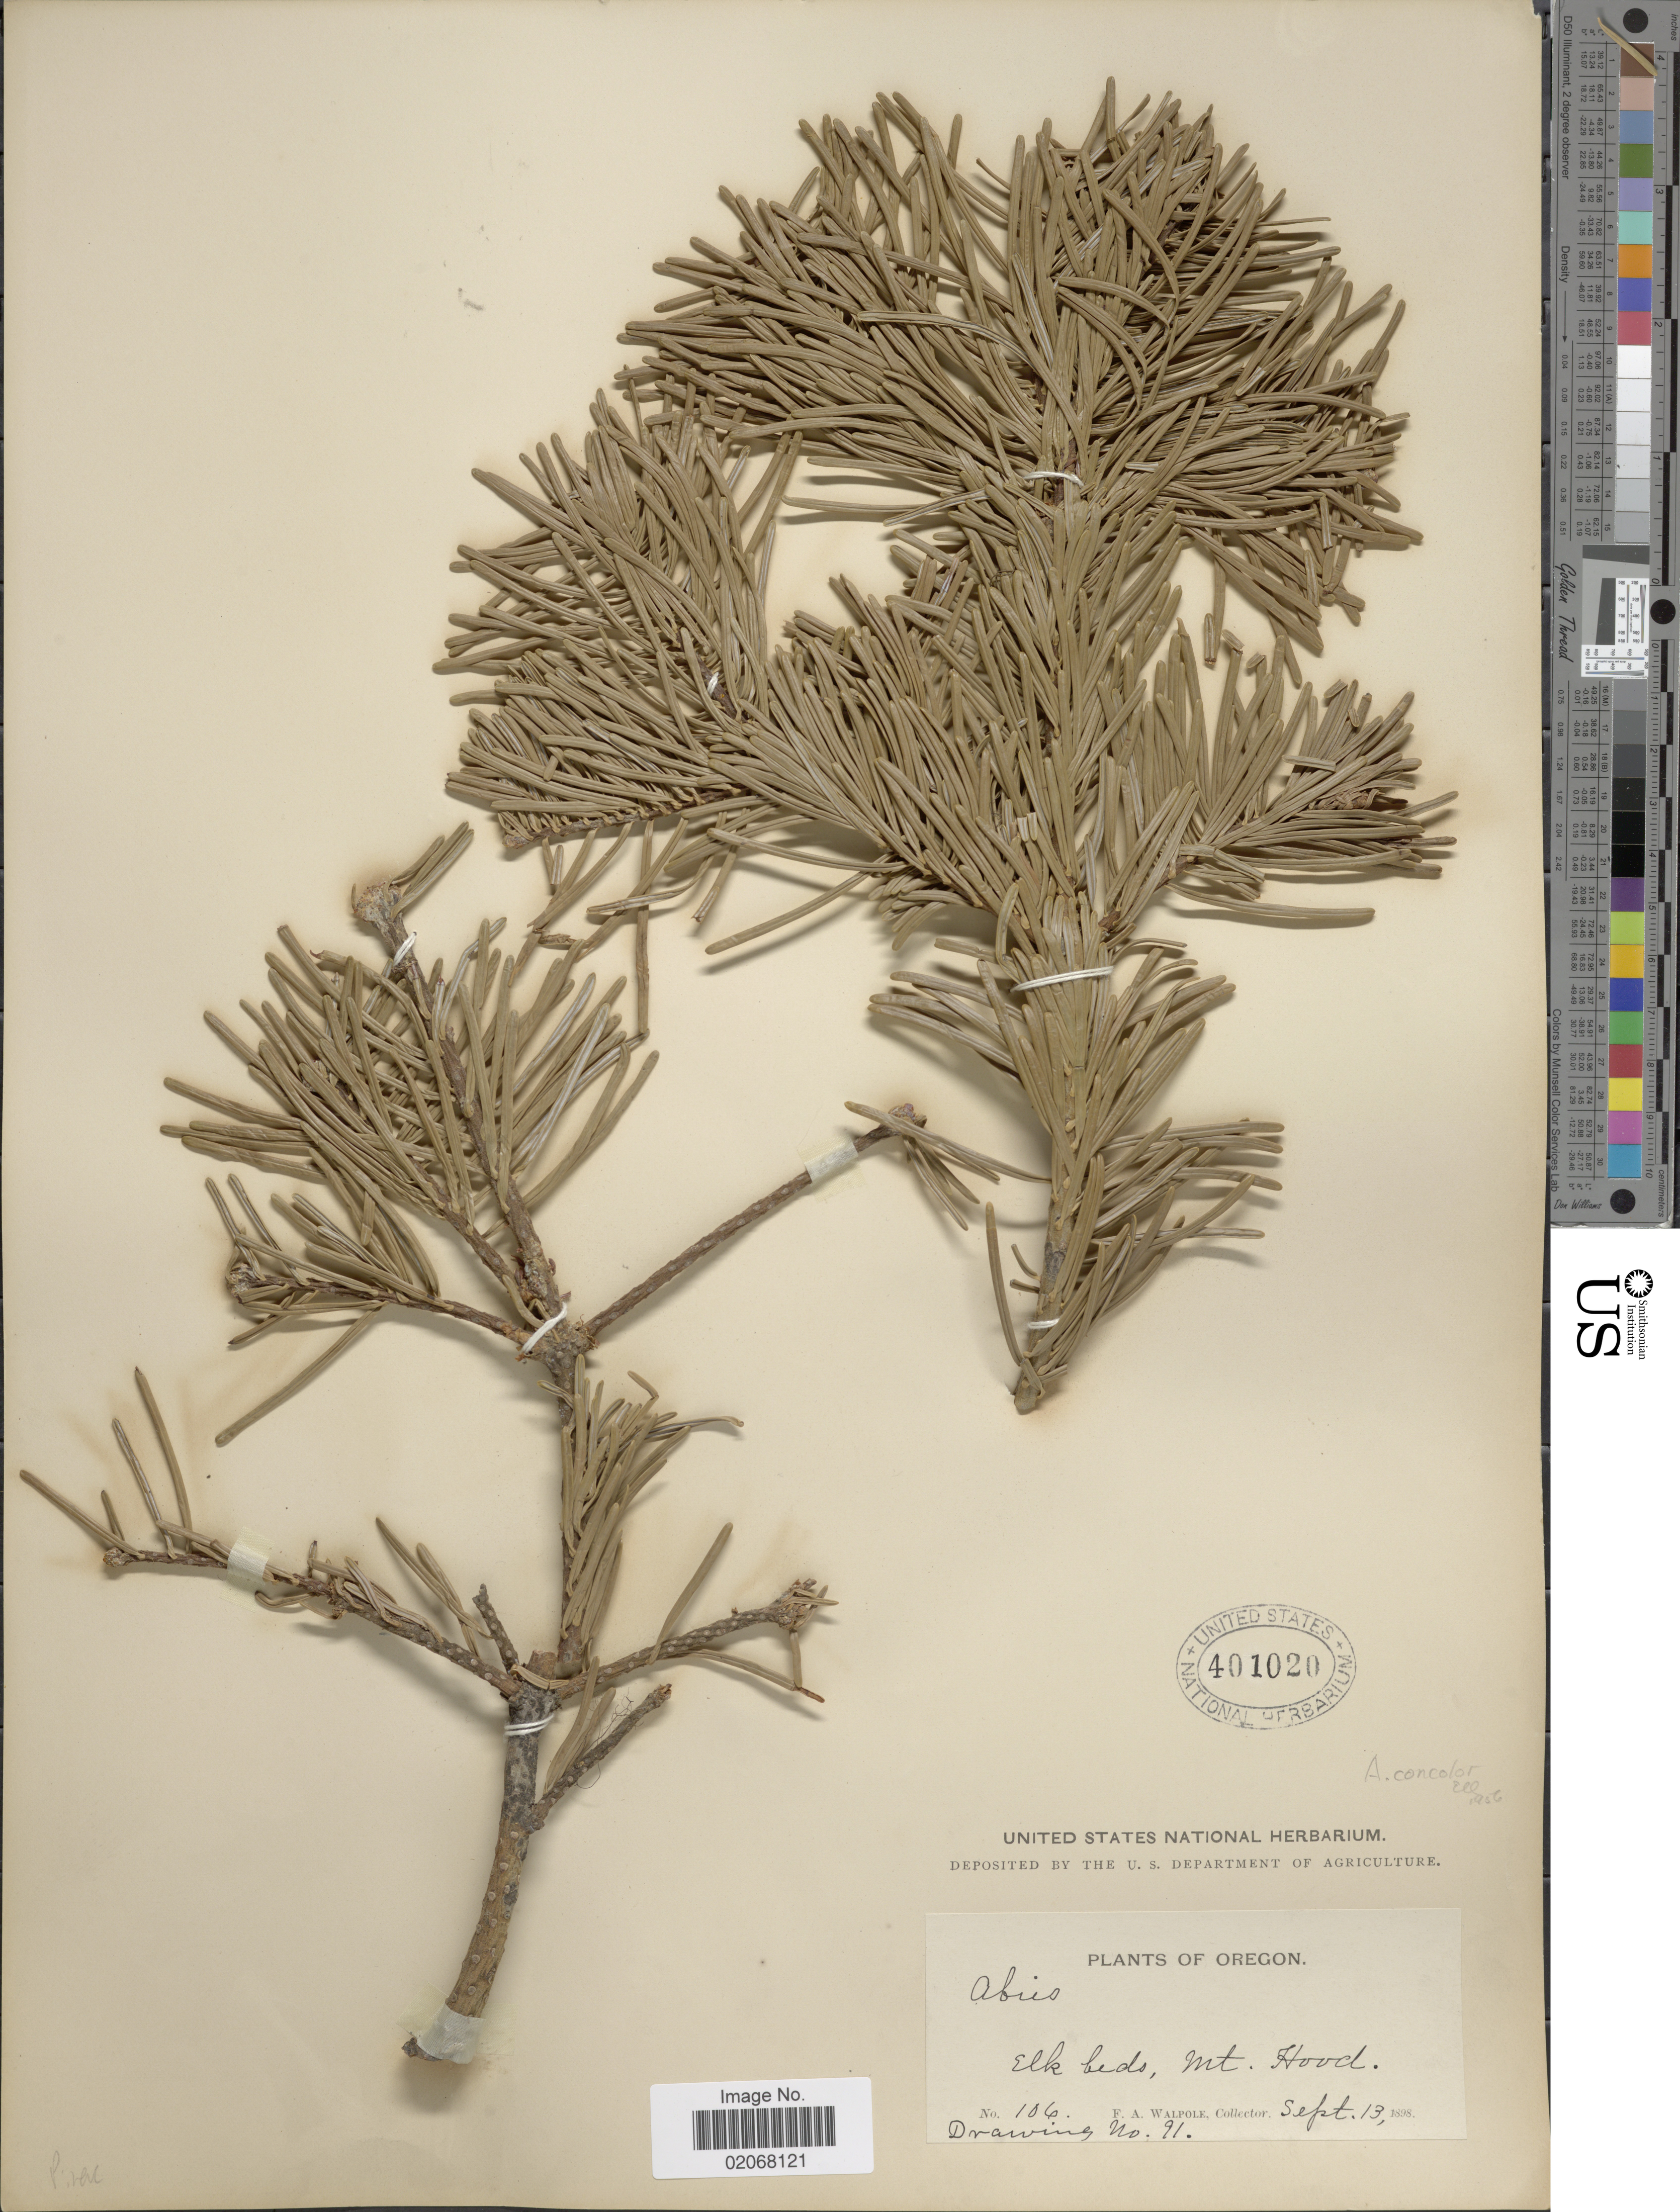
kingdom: Plantae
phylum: Tracheophyta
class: Pinopsida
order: Pinales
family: Pinaceae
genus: Abies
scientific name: Abies concolor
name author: (Gordon & Glend.) Lindl. ex Hildebr.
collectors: F. Walpole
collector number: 106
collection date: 1898-09-13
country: United States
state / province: Oregon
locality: Elk beds, Mt Hood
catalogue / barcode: US 401020